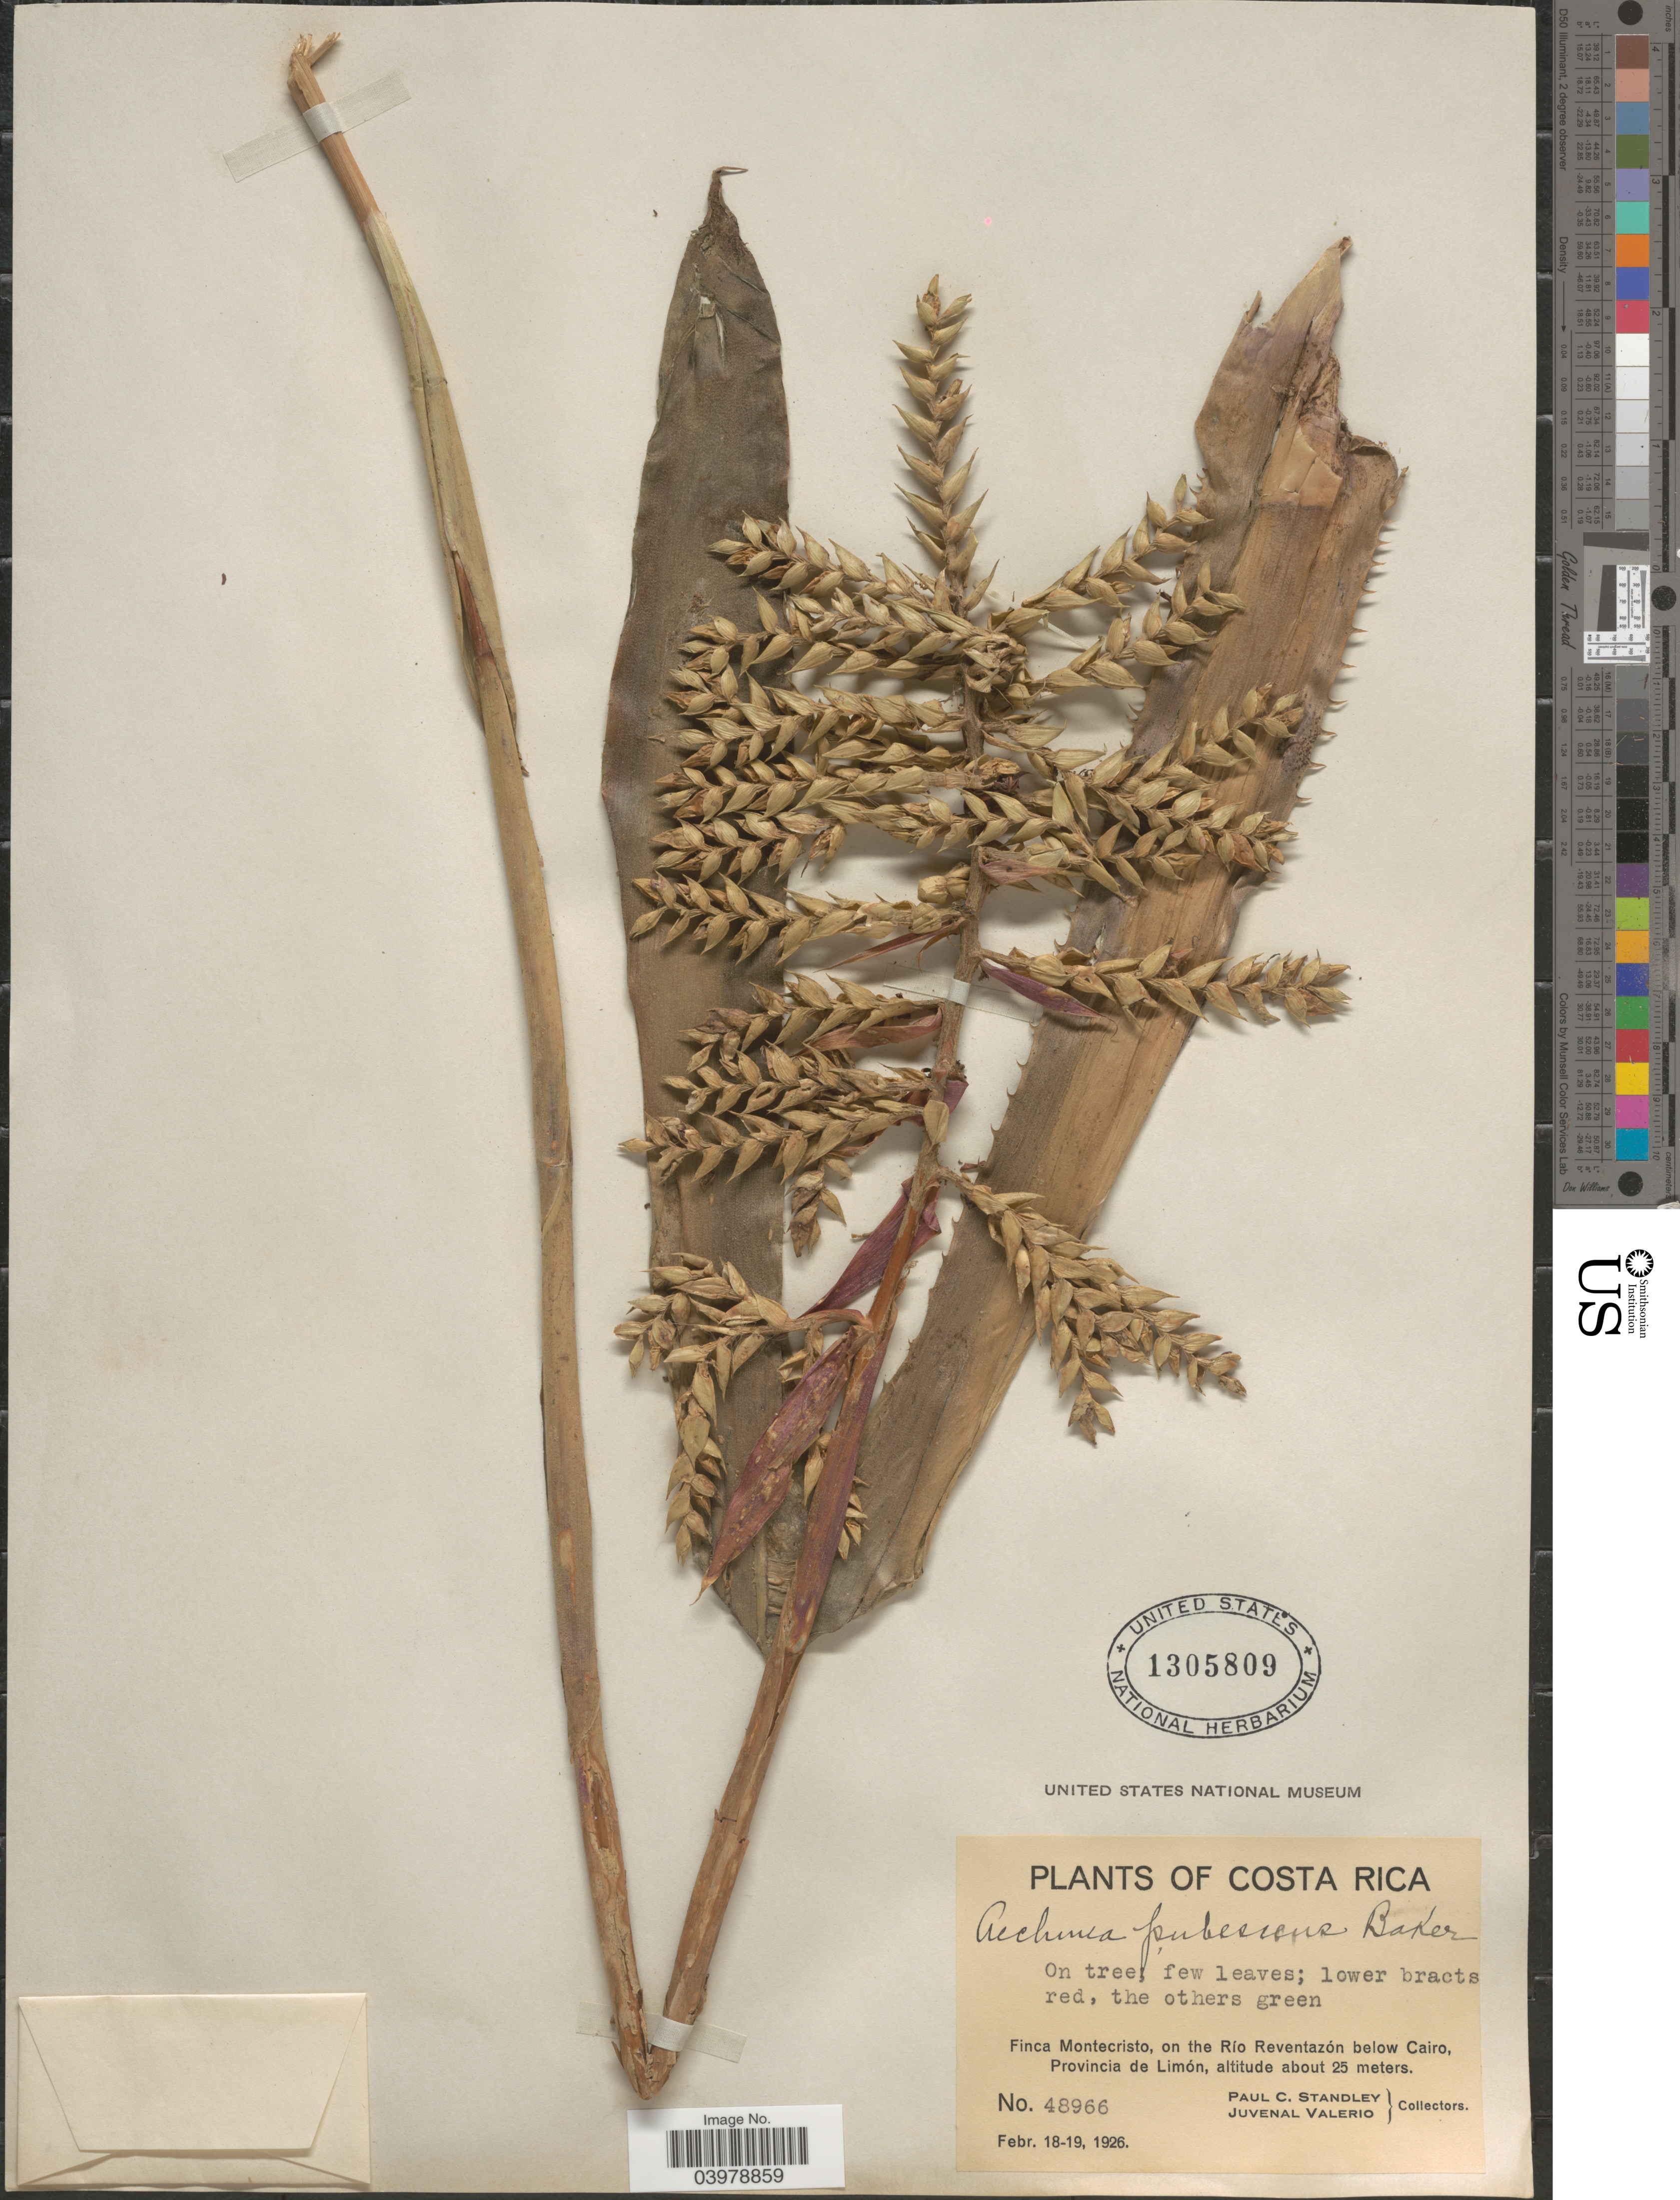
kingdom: Plantae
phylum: Tracheophyta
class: Liliopsida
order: Poales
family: Bromeliaceae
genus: Aechmea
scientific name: Aechmea pubescens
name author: Baker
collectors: P. C. Standley & J. Valerio R.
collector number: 48966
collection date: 1926-02-18/1926-02-19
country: Costa Rica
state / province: Limón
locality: Finca Montecristo, on the Río Reventazón below Cairo.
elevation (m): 25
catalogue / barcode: US 1305809